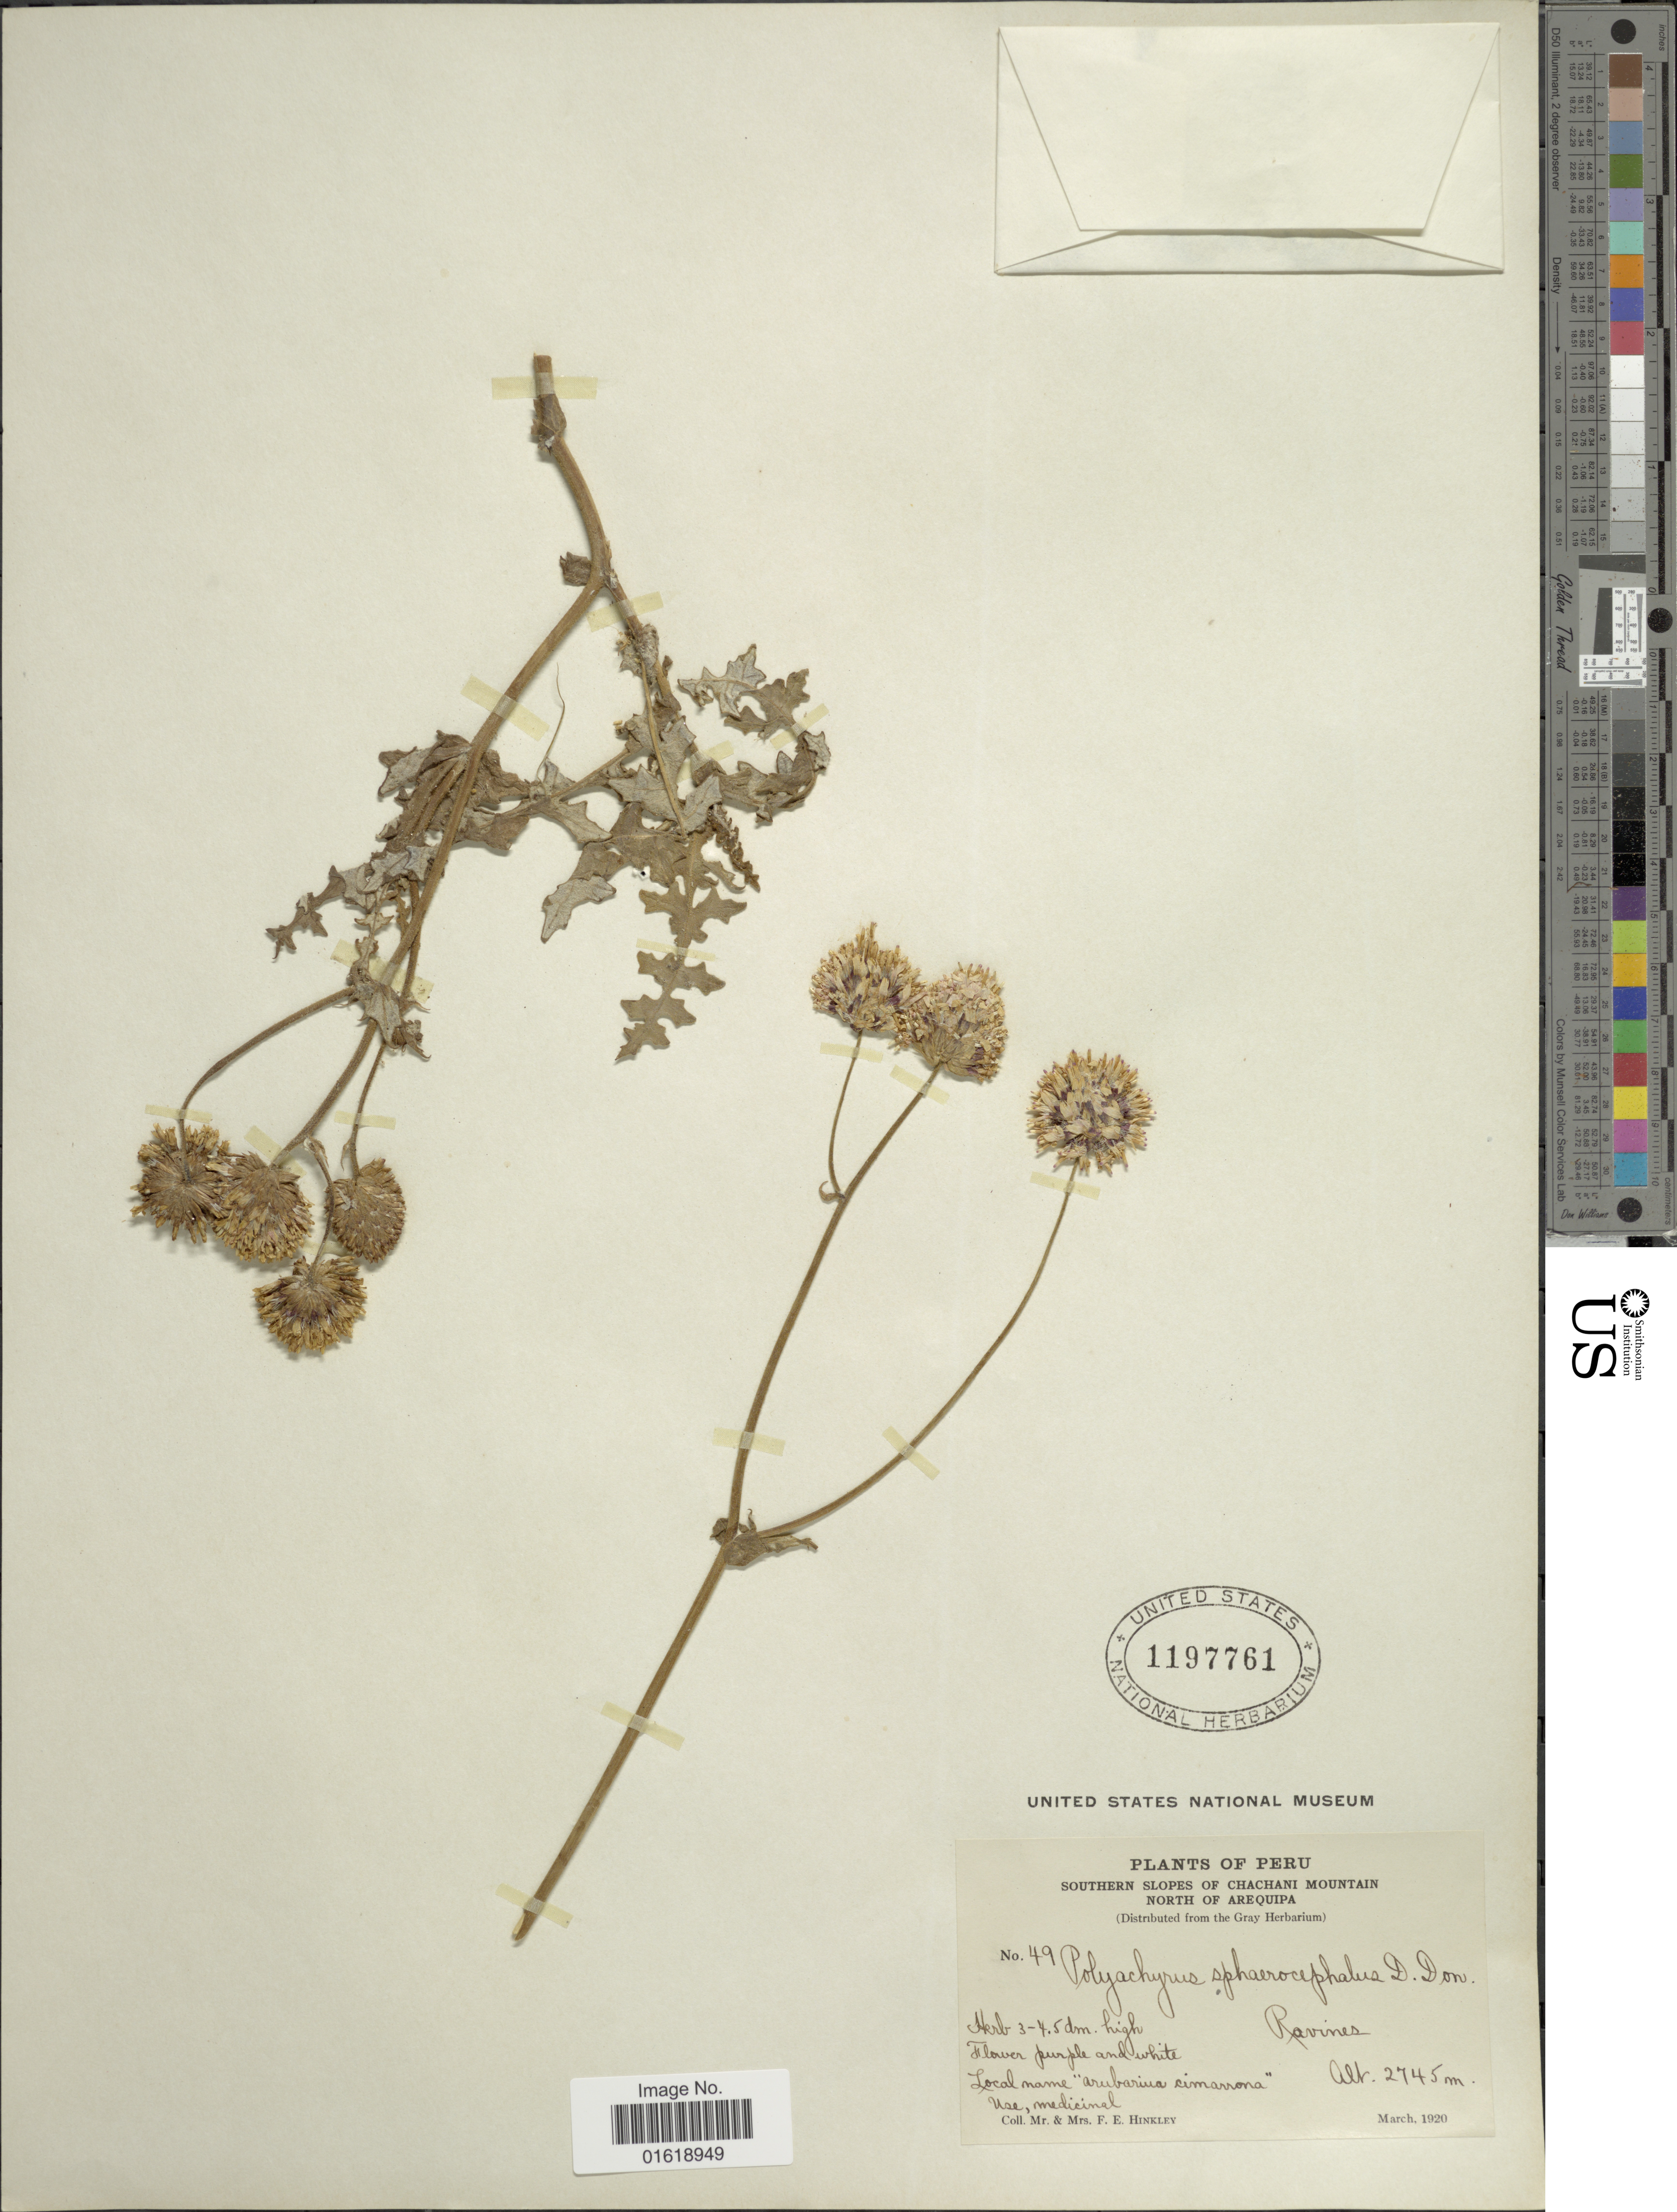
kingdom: Plantae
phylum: Tracheophyta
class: Magnoliopsida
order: Asterales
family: Asteraceae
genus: Polyachyrus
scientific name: Polyachyrus sphaerocephalus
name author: D. Don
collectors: F. Hinkley & F. Hinkley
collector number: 49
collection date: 1920-03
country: Peru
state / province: Arequipa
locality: Southern slopes of Chachani Mountain. North of Arequipa.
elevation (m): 2745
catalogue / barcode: US 1197761